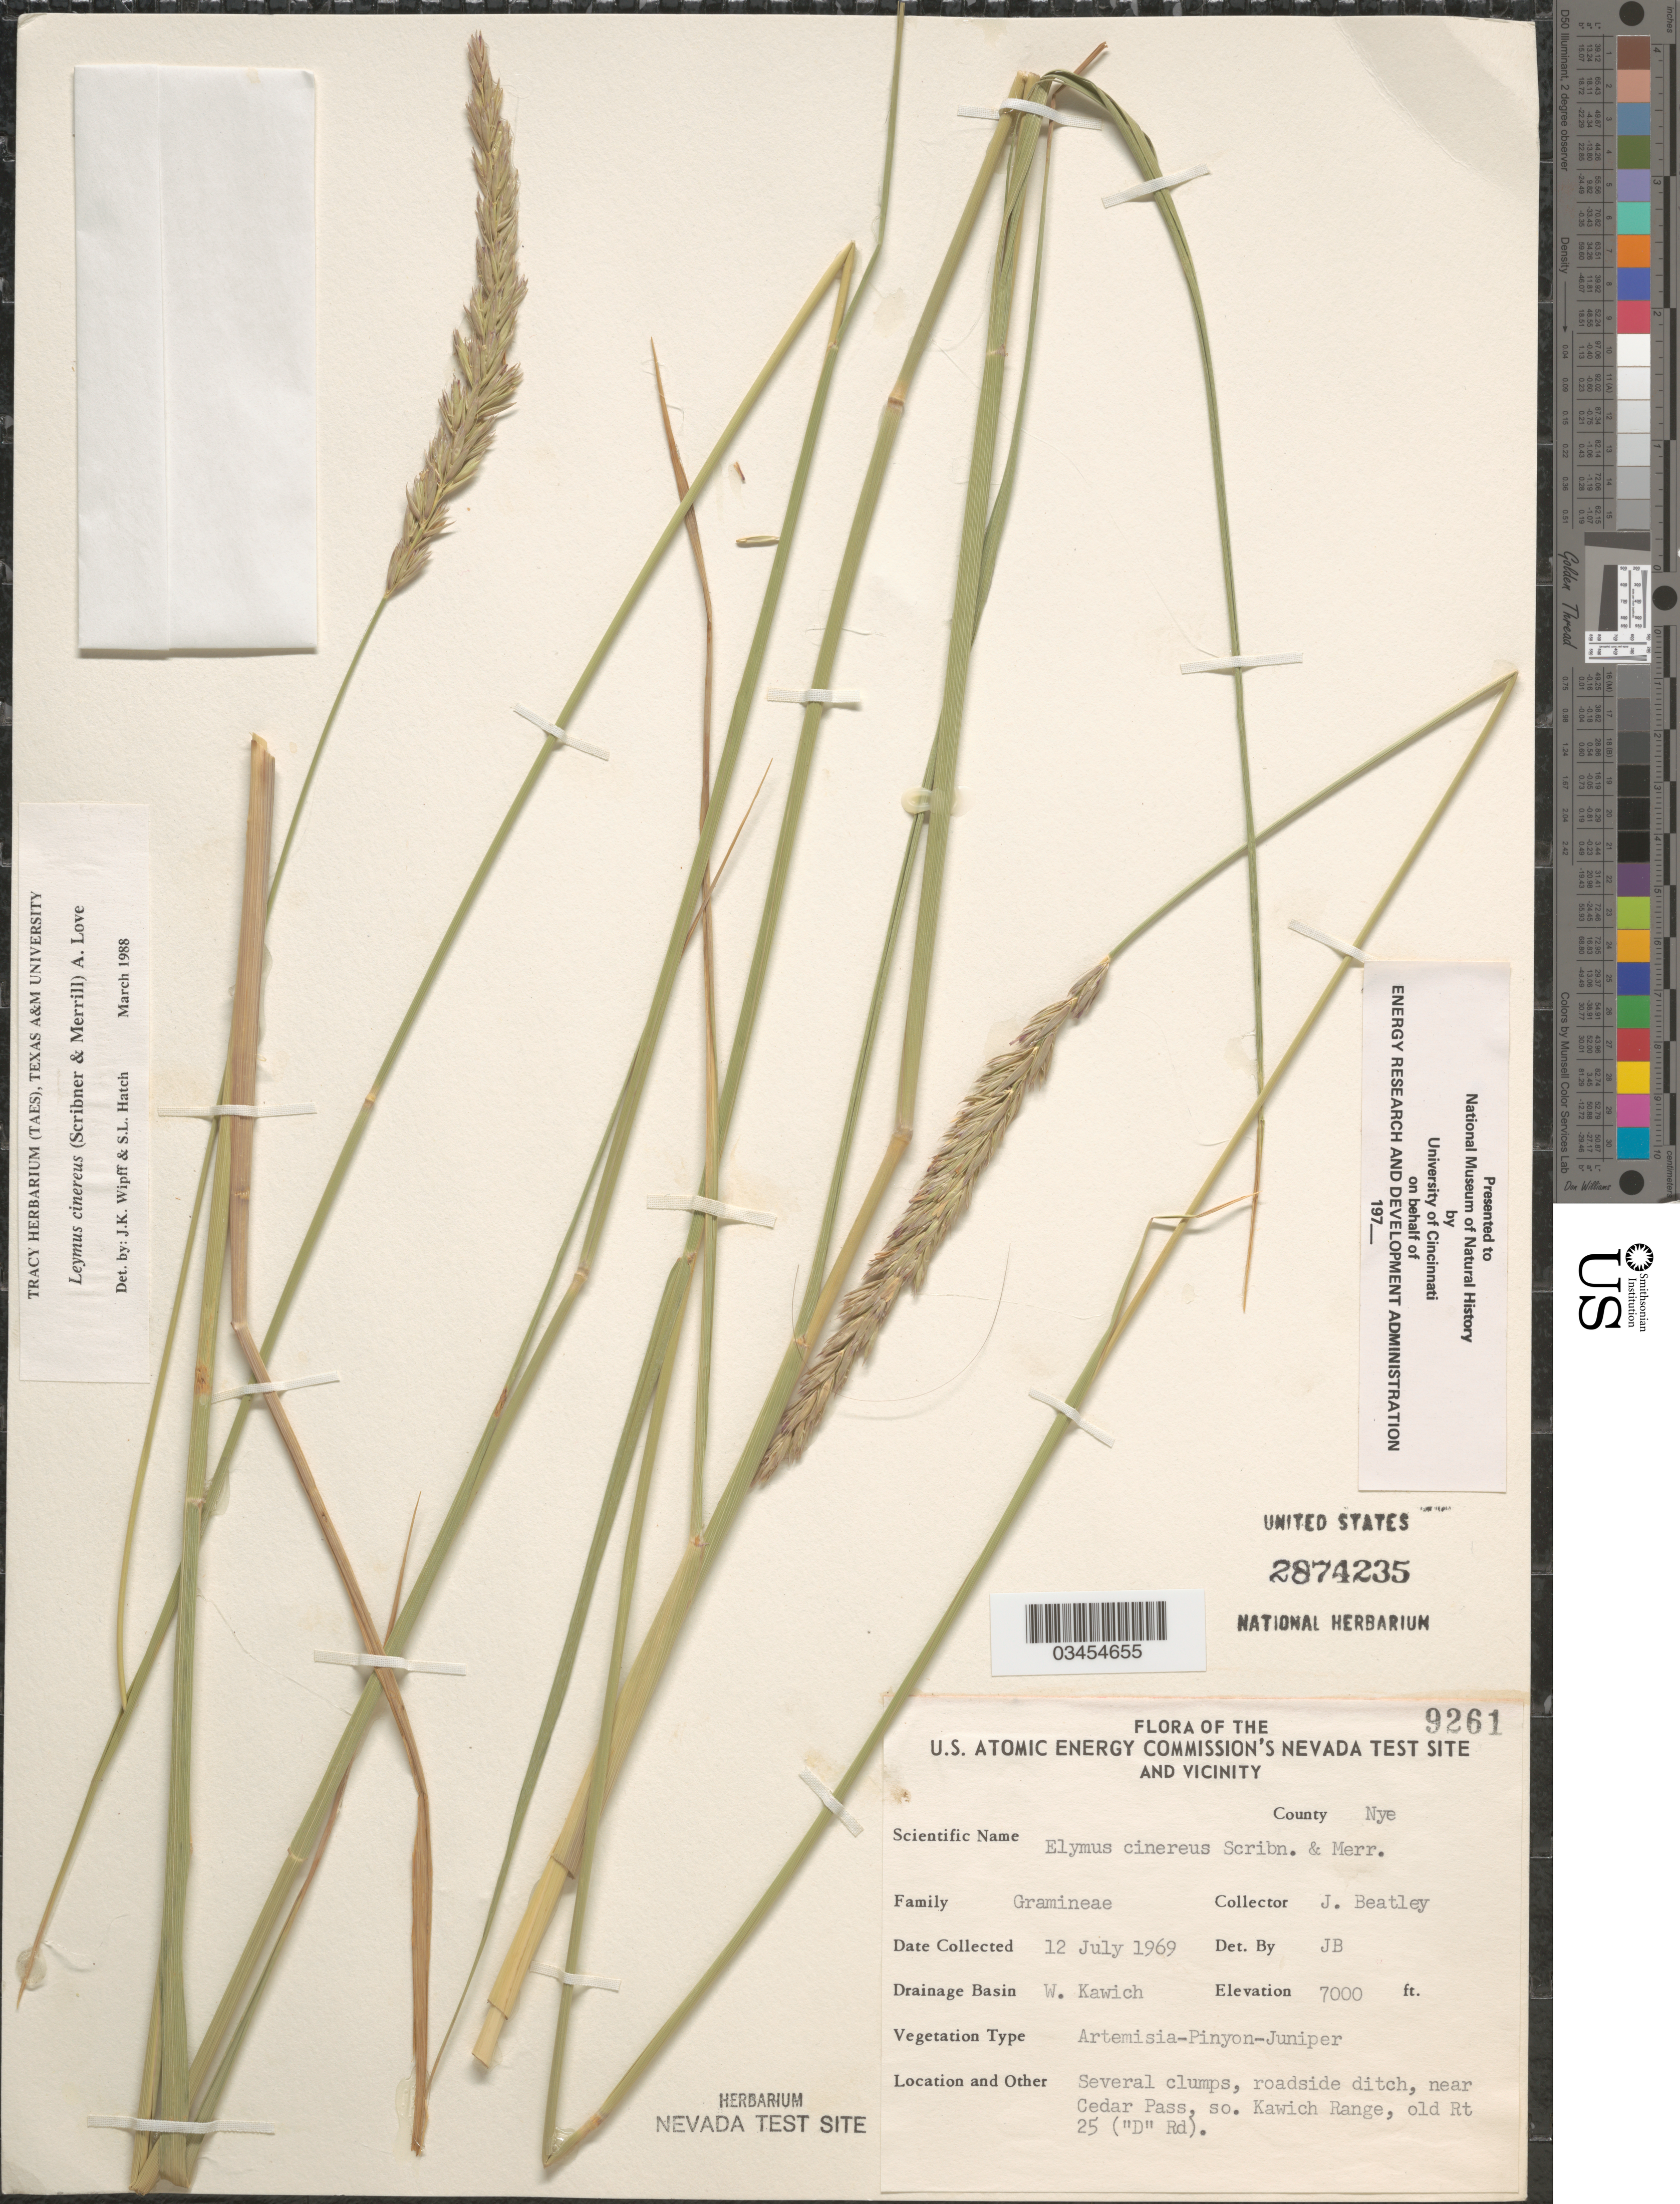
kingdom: Plantae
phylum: Tracheophyta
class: Liliopsida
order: Poales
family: Poaceae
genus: Leymus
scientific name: Leymus cinereus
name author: (Scribn. & Merr.) Á. Löve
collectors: J. C. Beatley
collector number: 9261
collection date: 1969-07-12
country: United States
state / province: Nevada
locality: U.S. Atomic Energy Commission's Nevada Test Site And Vicinity. County Nye. Drainage Basin W. Kawich. Near Cedar Pass, so. Kawich Range, old Rt 25 ("D" Rd).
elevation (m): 2134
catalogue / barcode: US 2874235